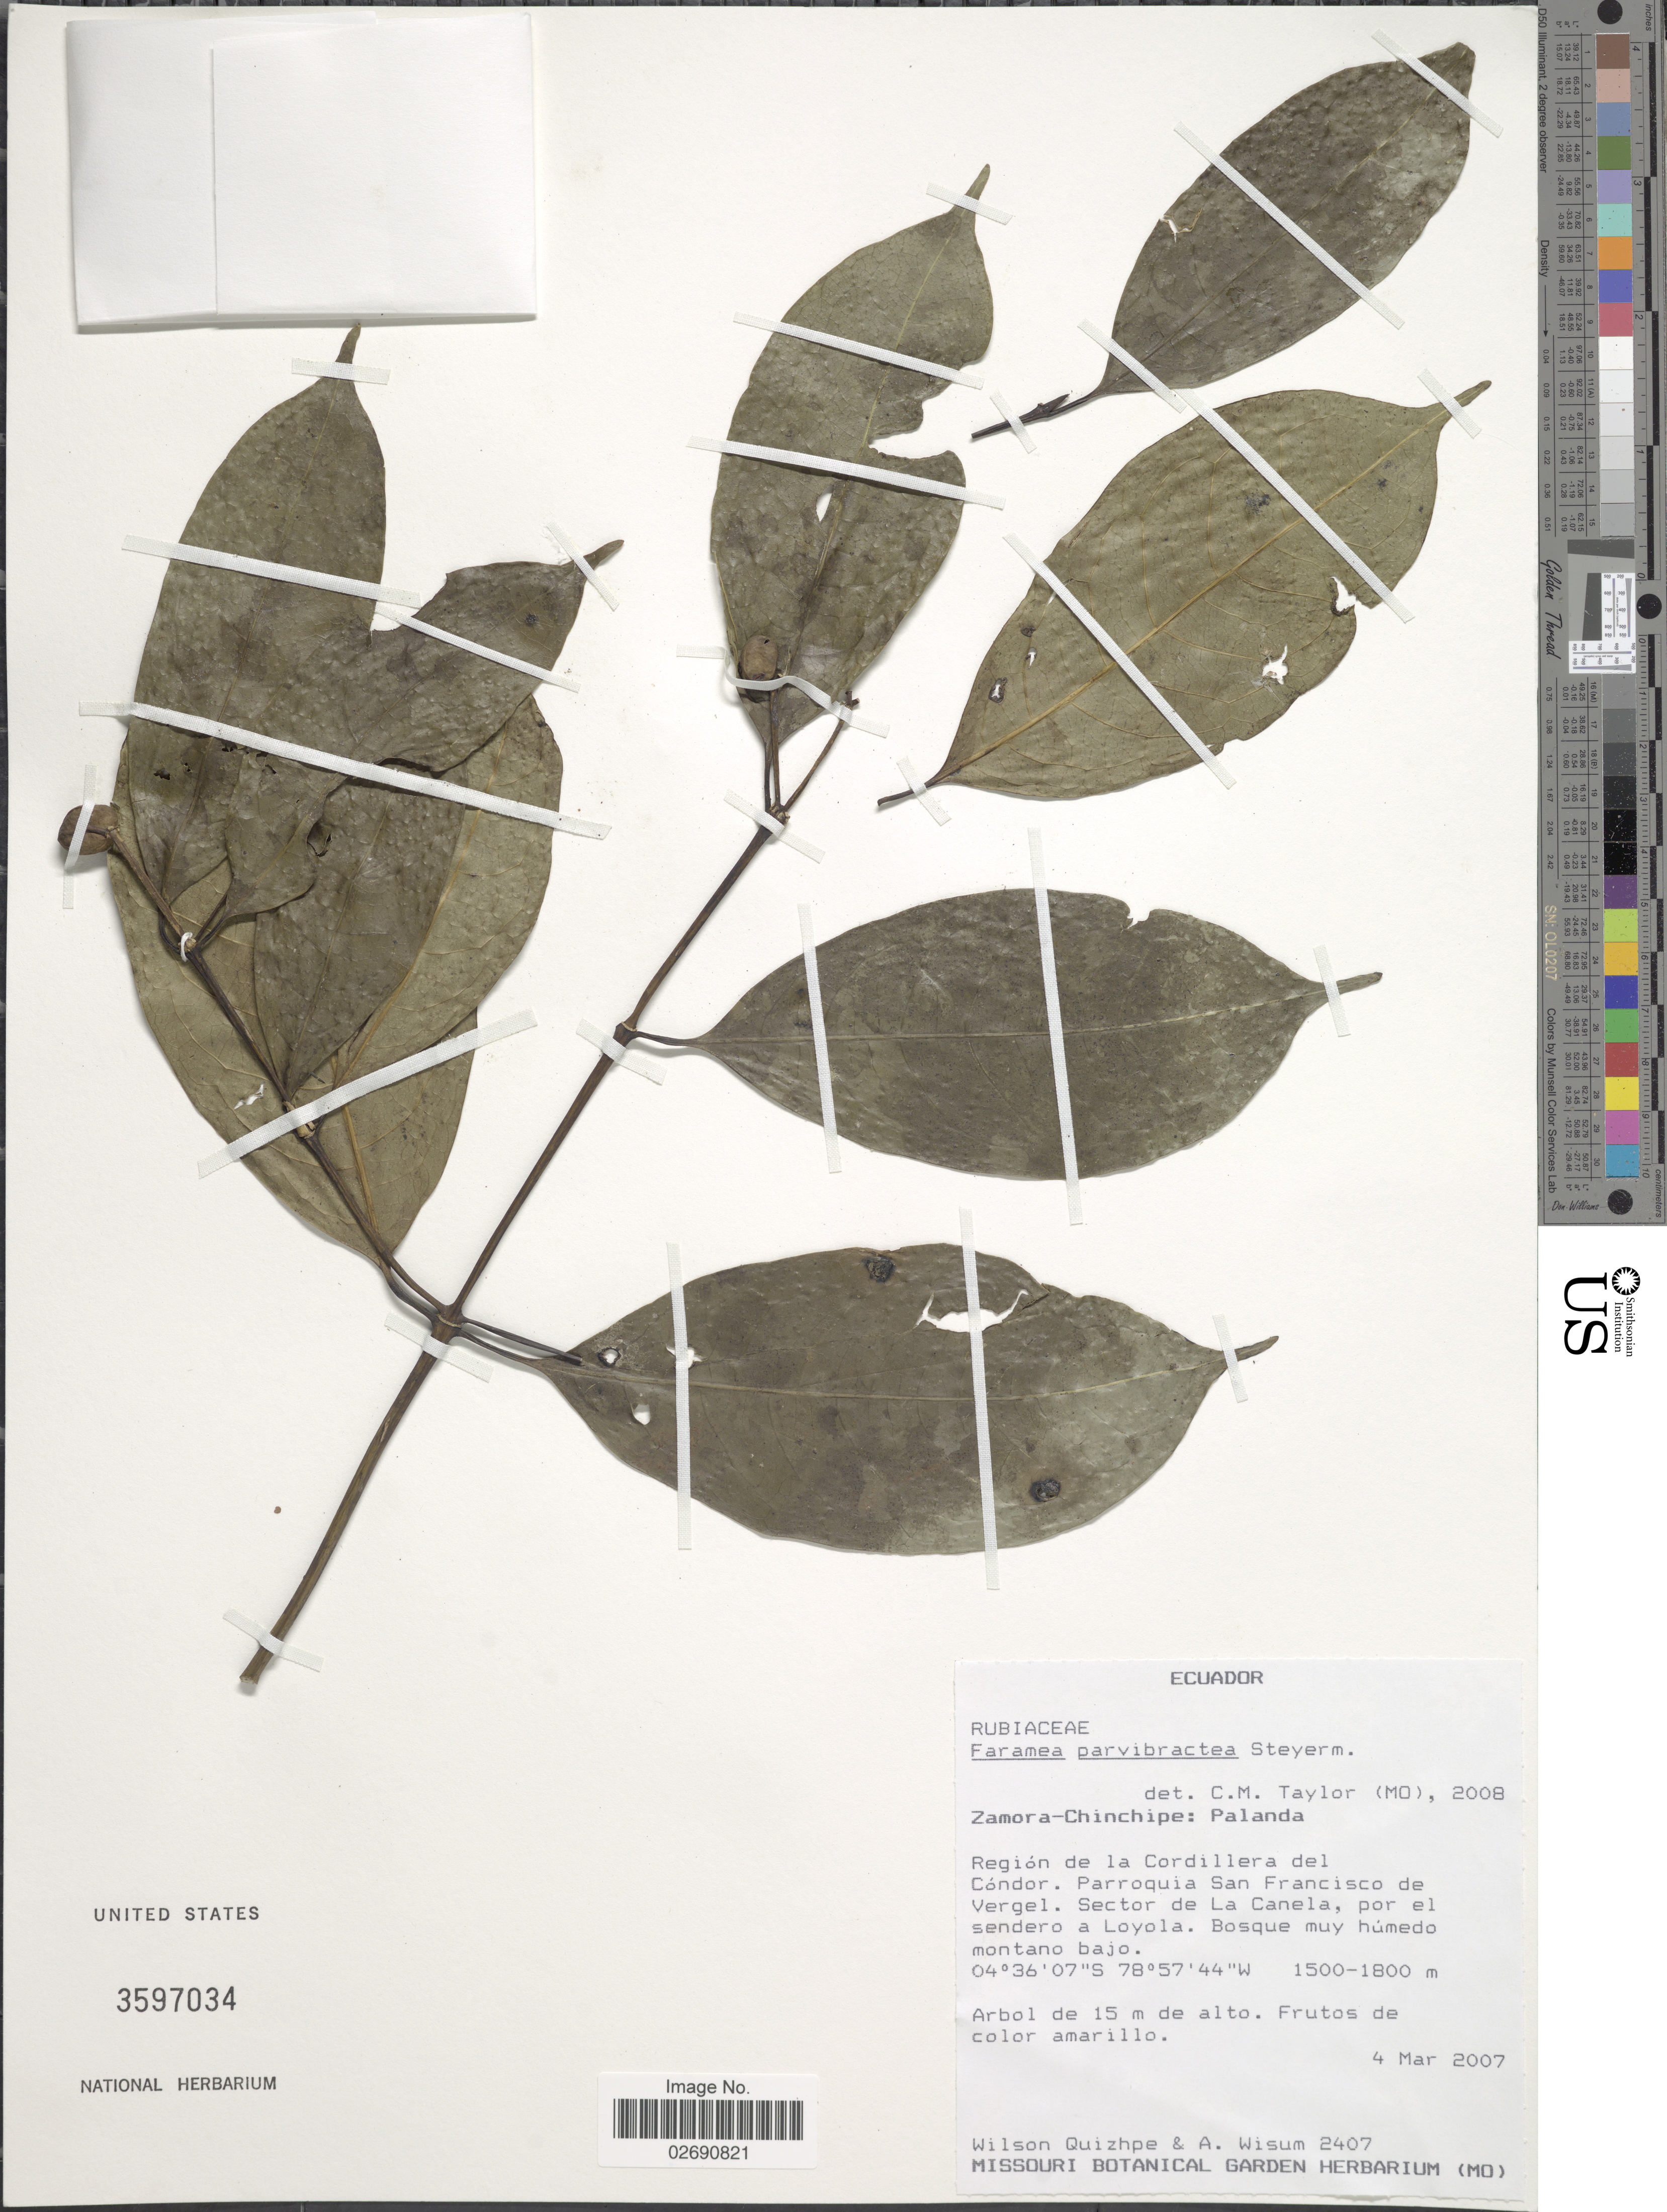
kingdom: Plantae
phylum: Tracheophyta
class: Magnoliopsida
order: Gentianales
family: Rubiaceae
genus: Faramea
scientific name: Faramea parvibractea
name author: Steyerm.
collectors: W. Quizhpe & A. Wisum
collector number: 2407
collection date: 2007-03-04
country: Ecuador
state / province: Zamora-Chinchipe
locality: Palanda. Region de la Cordillera del Condor. Parroquia San Francisco de Vergel. Sector de La Canela, por el sendero a Loyola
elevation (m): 1500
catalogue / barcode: US 3597034